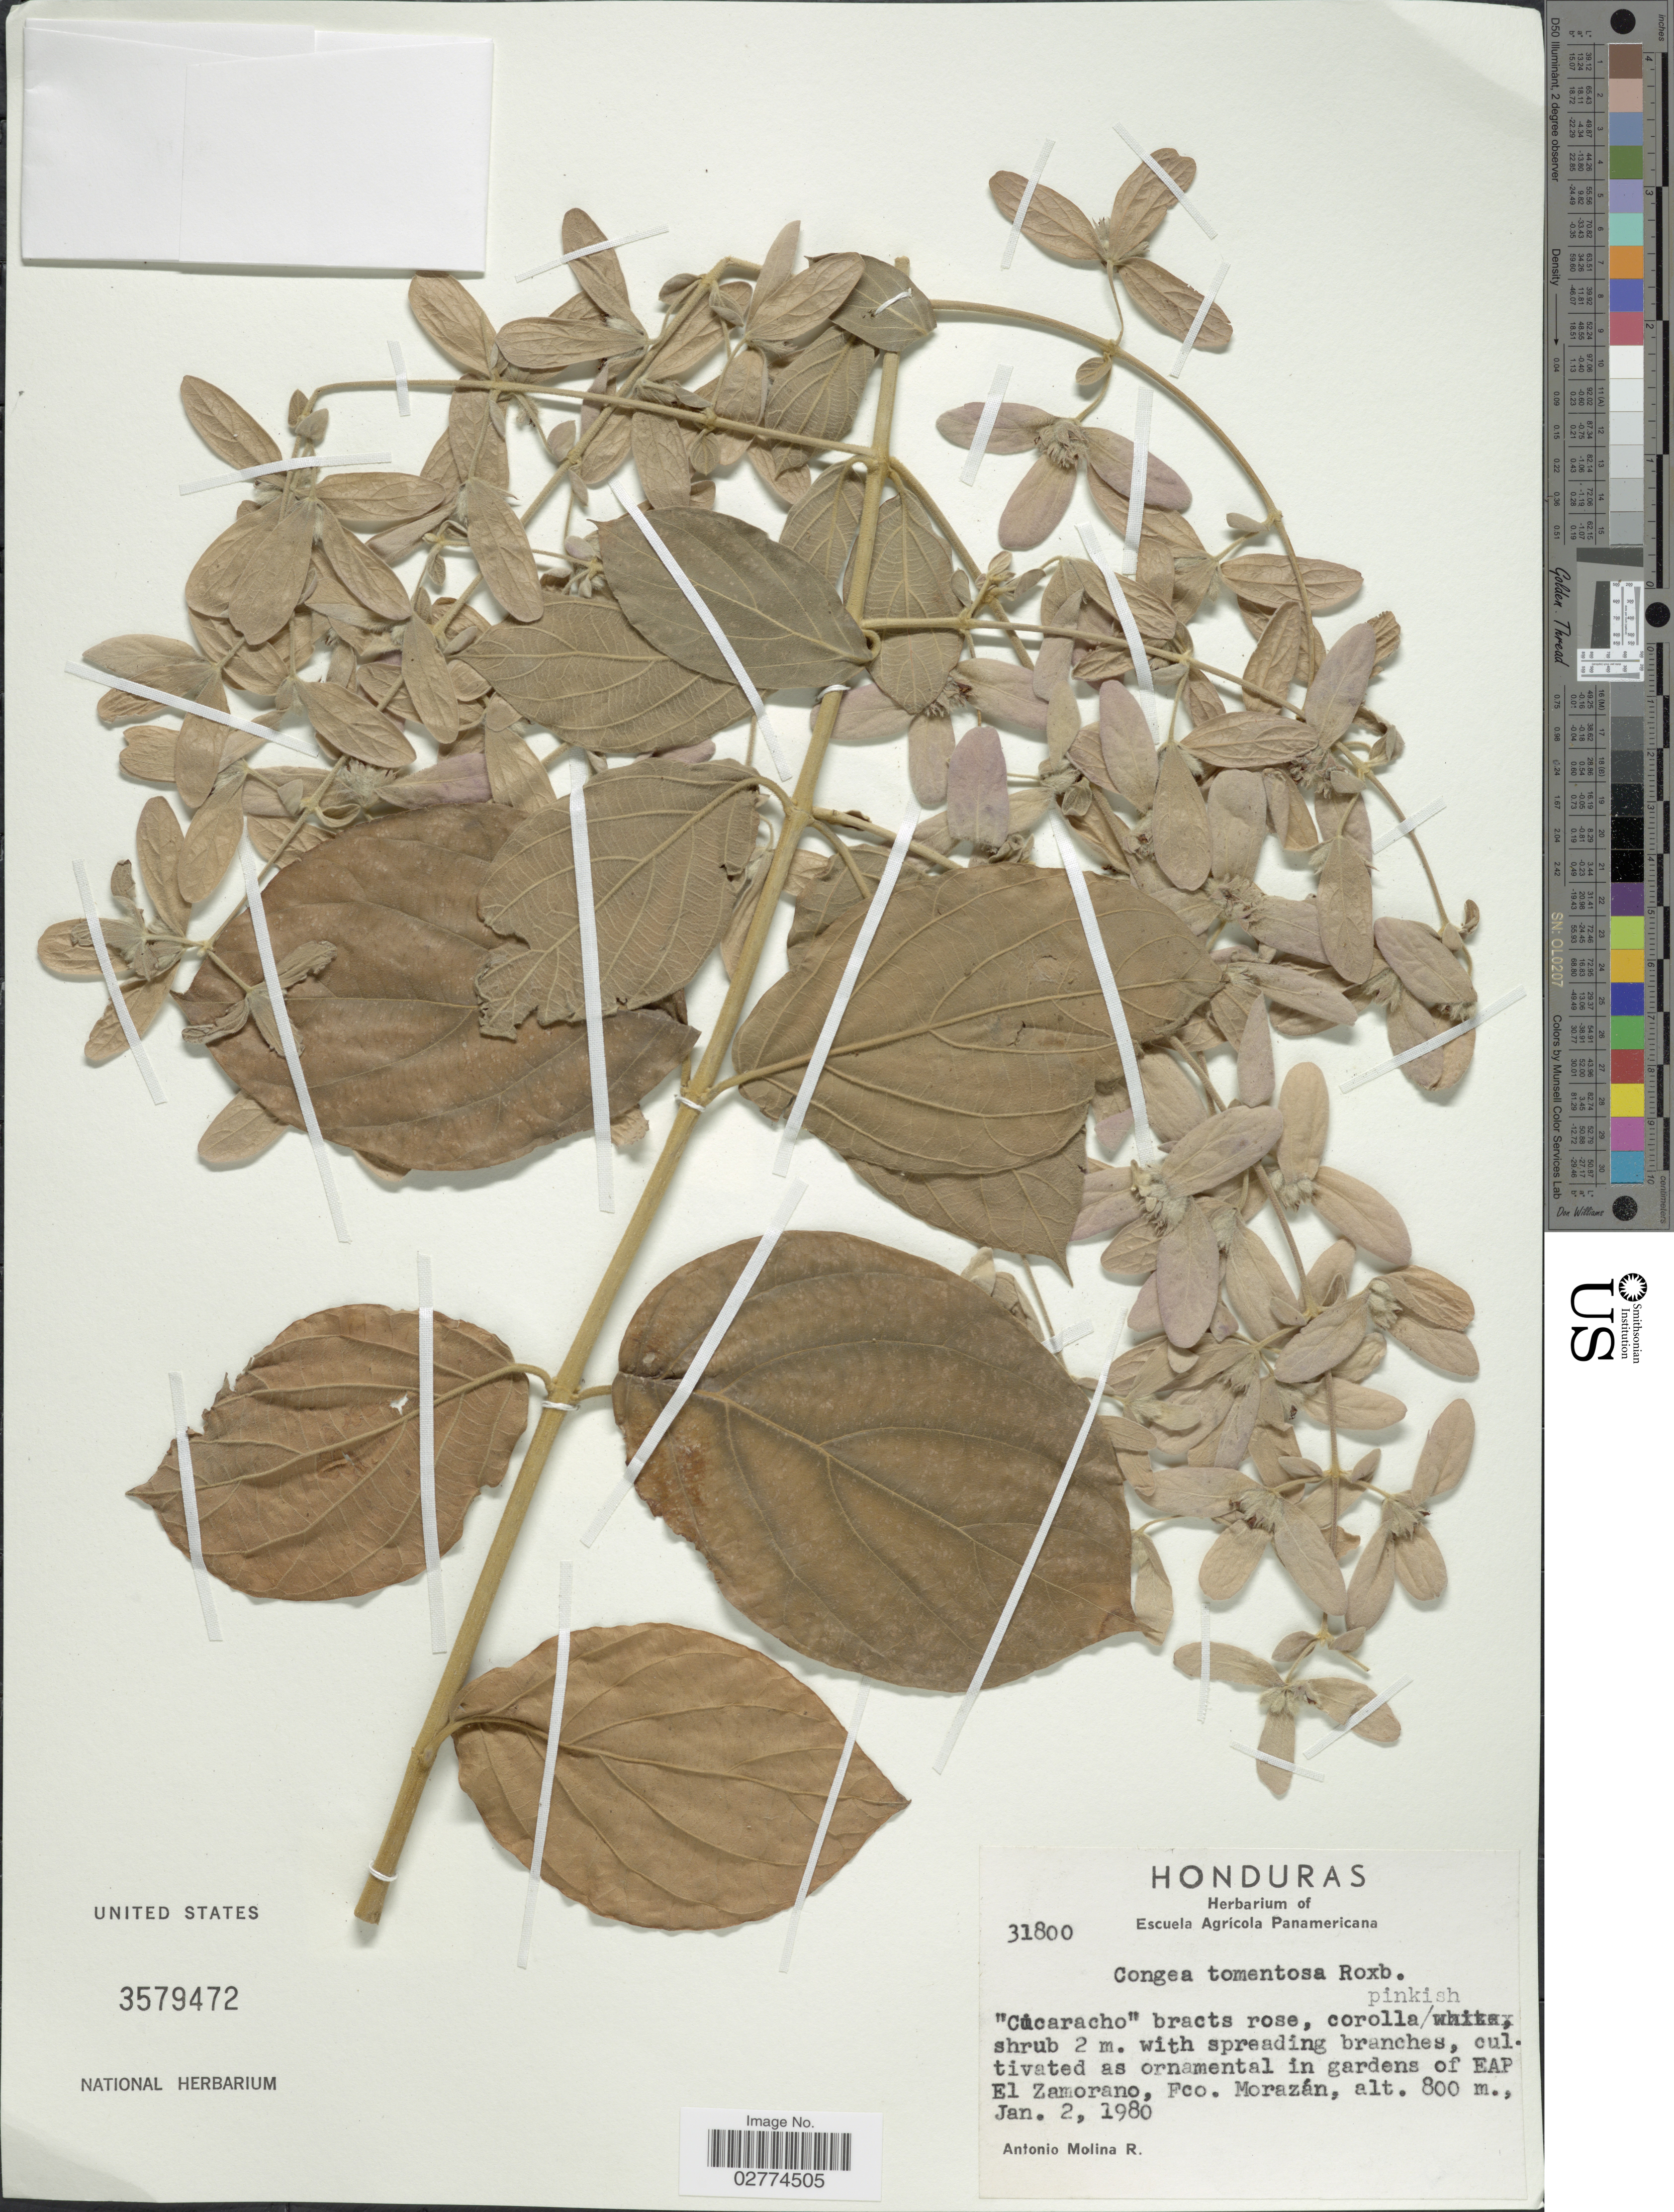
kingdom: Plantae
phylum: Tracheophyta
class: Magnoliopsida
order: Lamiales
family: Lamiaceae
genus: Congea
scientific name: Congea tomentosa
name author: Roxb.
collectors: A. Molina R.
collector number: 31800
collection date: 1980-01-02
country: Honduras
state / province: Fco. Morazán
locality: Cultivated as ornamental in gardens of EAP El Zamorano.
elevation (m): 800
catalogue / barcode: US 3579472